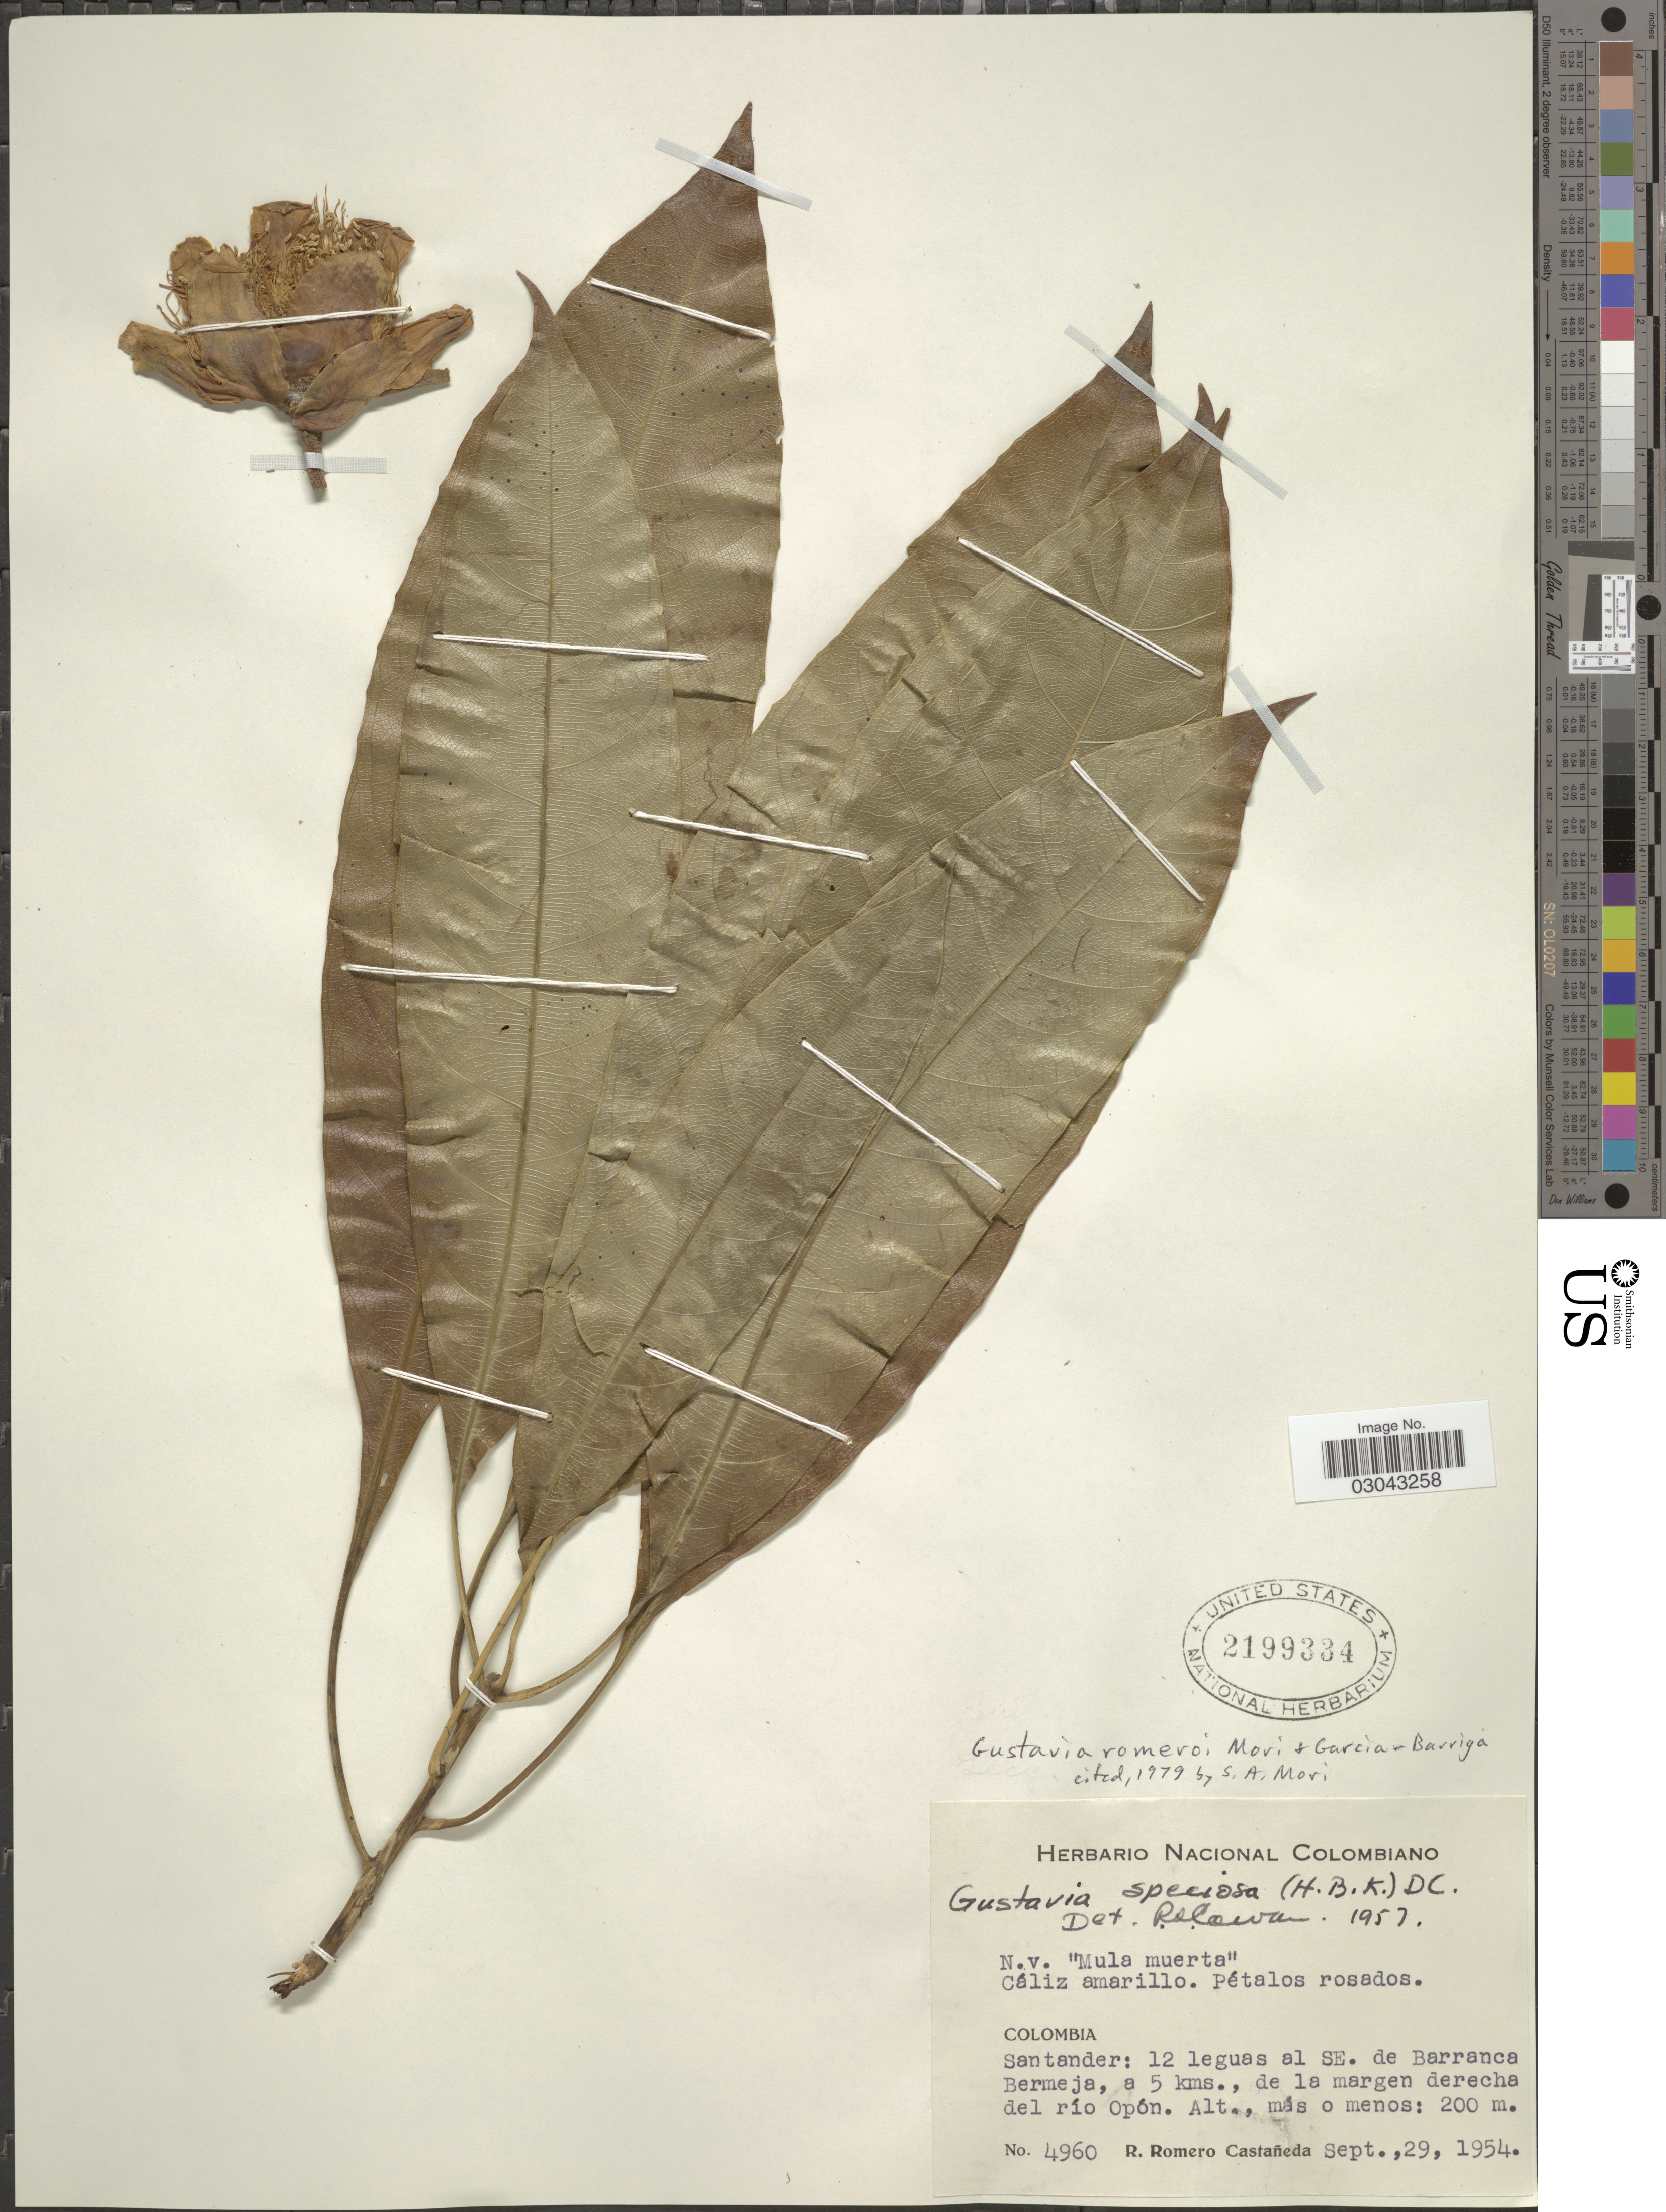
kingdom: Plantae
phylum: Tracheophyta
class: Magnoliopsida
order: Ericales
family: Lecythidaceae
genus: Gustavia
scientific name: Gustavia romeroi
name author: S.A. Mori & García-Barr.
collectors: R. Romero Castañeda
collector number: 4960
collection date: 1954-09-29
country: Colombia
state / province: Santander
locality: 12 leguas al SE. de Barranca Bermeja, a 5 kms., de la margen derecha del río Opón.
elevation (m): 200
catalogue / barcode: US 2199334